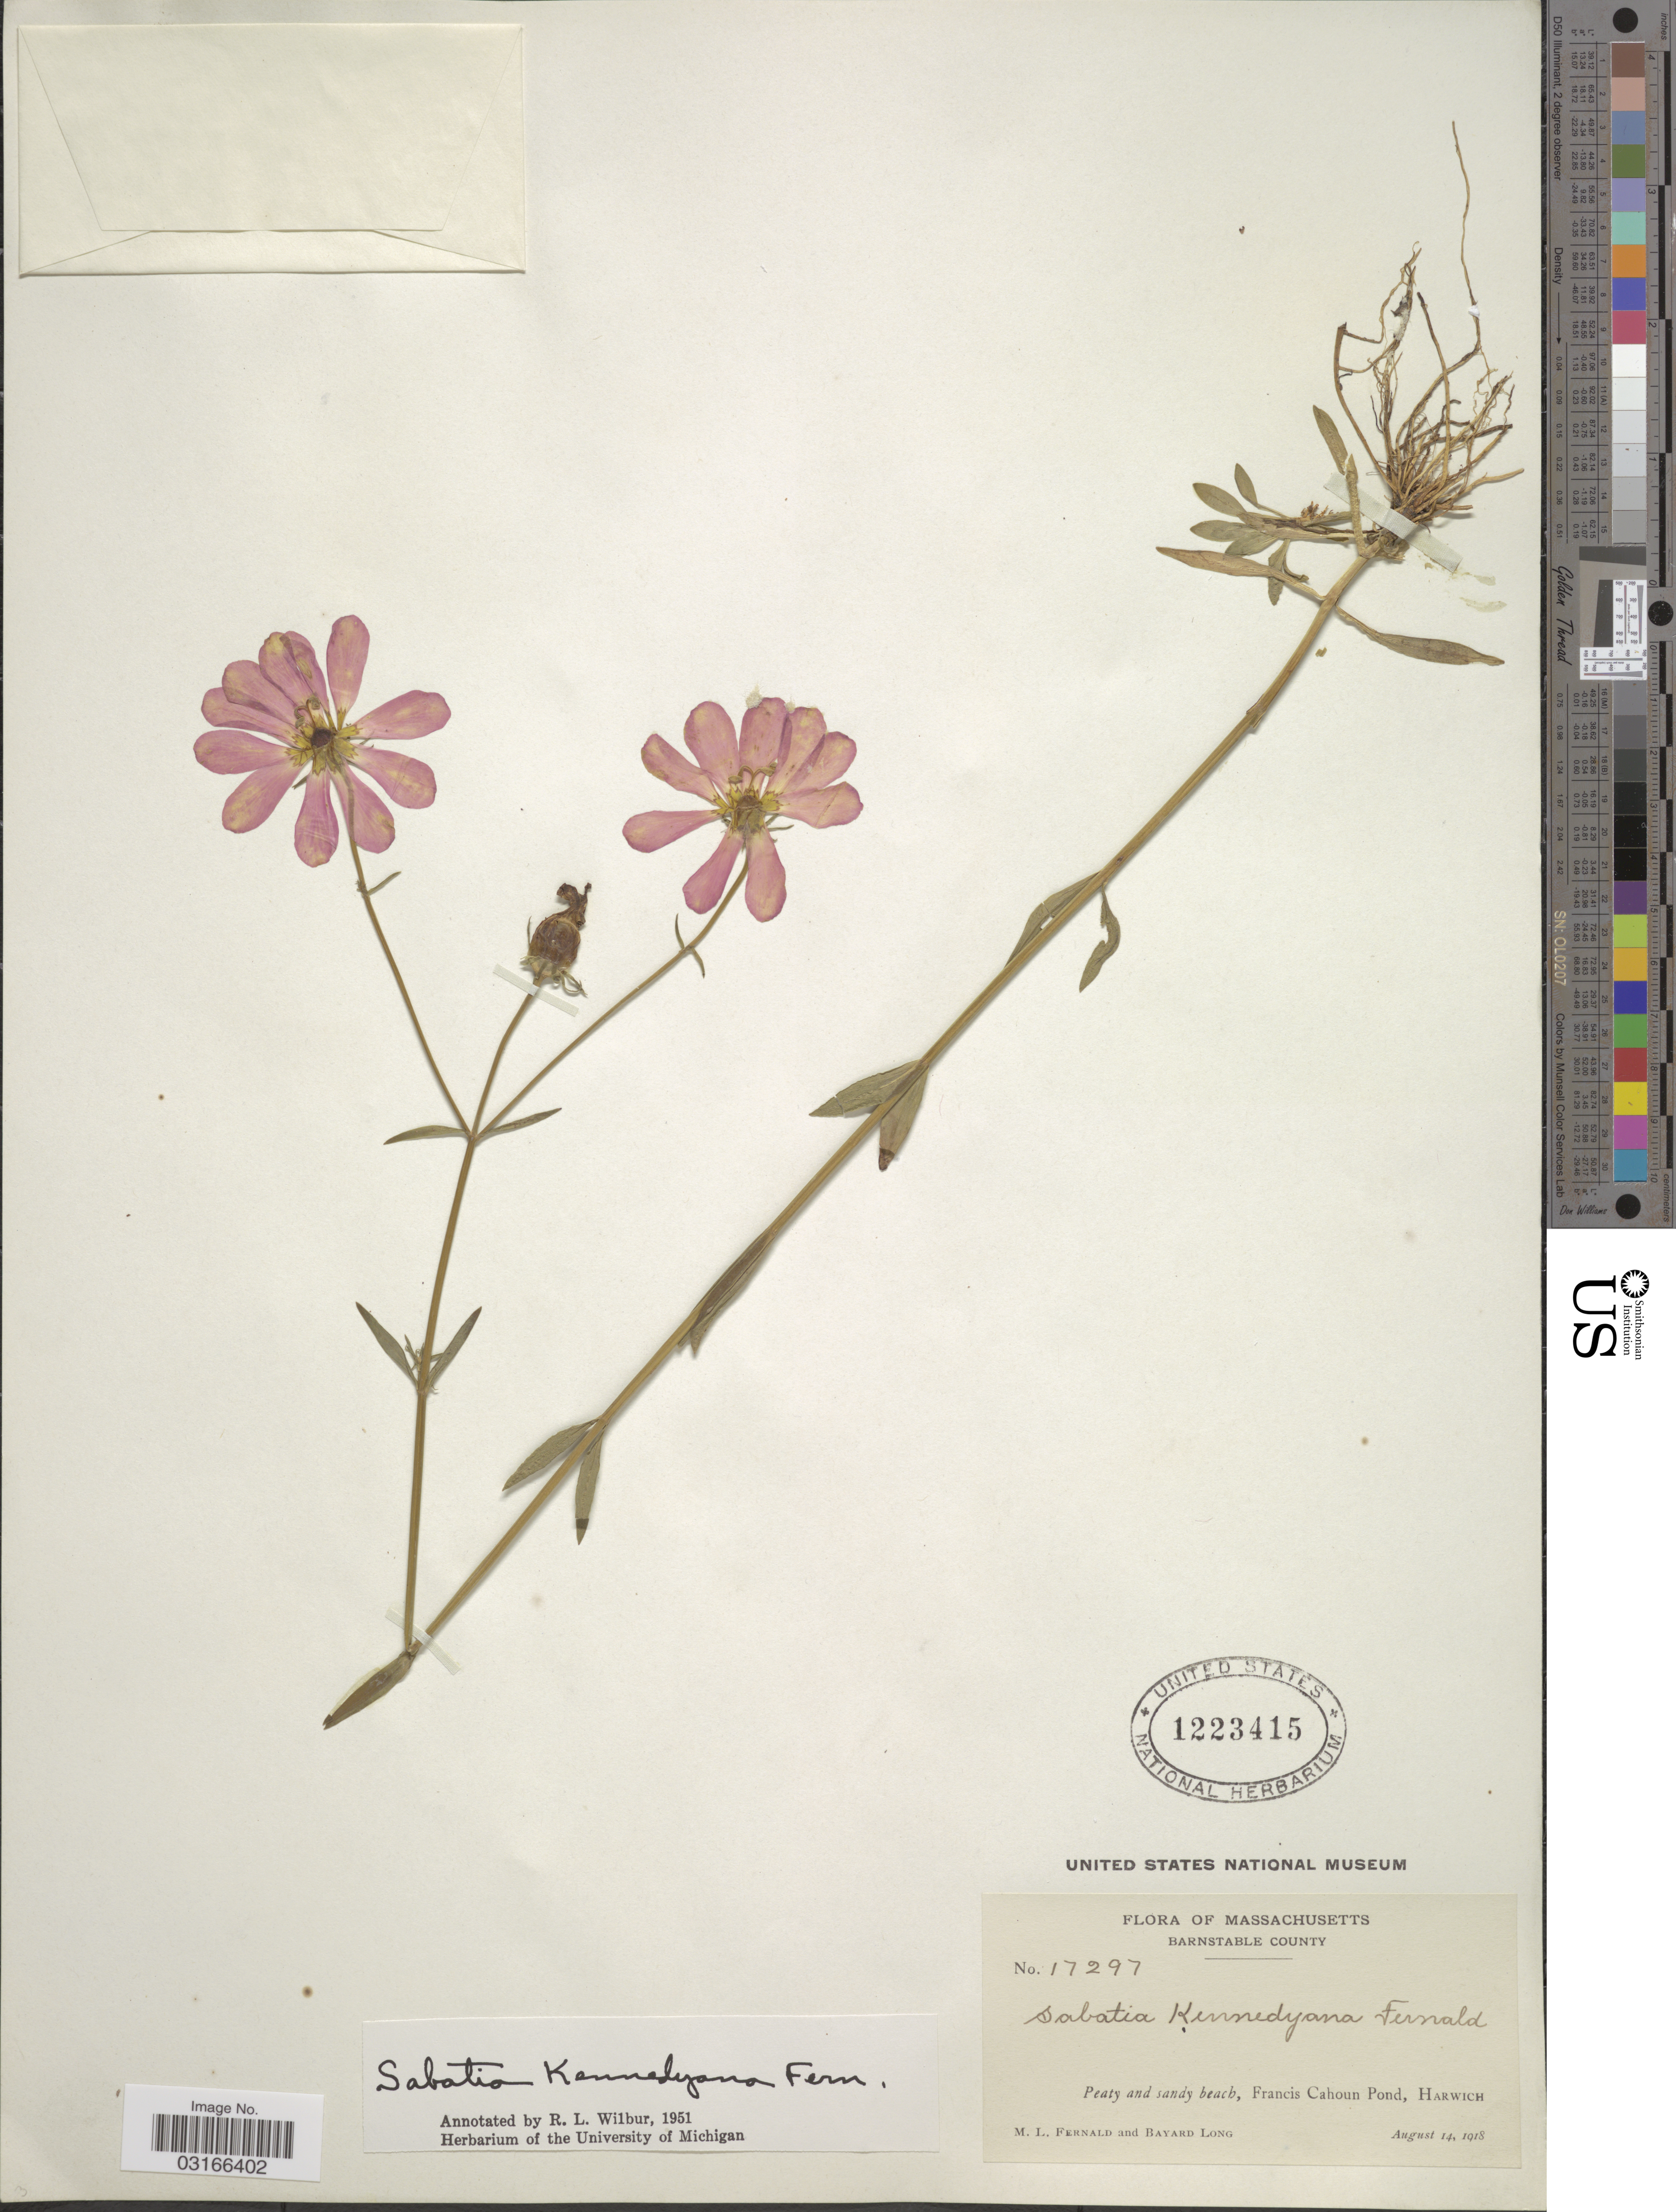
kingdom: Plantae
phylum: Tracheophyta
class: Magnoliopsida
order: Gentianales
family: Gentianaceae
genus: Sabatia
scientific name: Sabatia campestris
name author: Nutt.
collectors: M. L. Fernald & B. Long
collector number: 17297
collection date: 1918-08-14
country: United States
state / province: Massachusetts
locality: Barnstable County. Peaty and sandy beach, Francis Cahoun Pond, Harwich.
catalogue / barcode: US 1223415